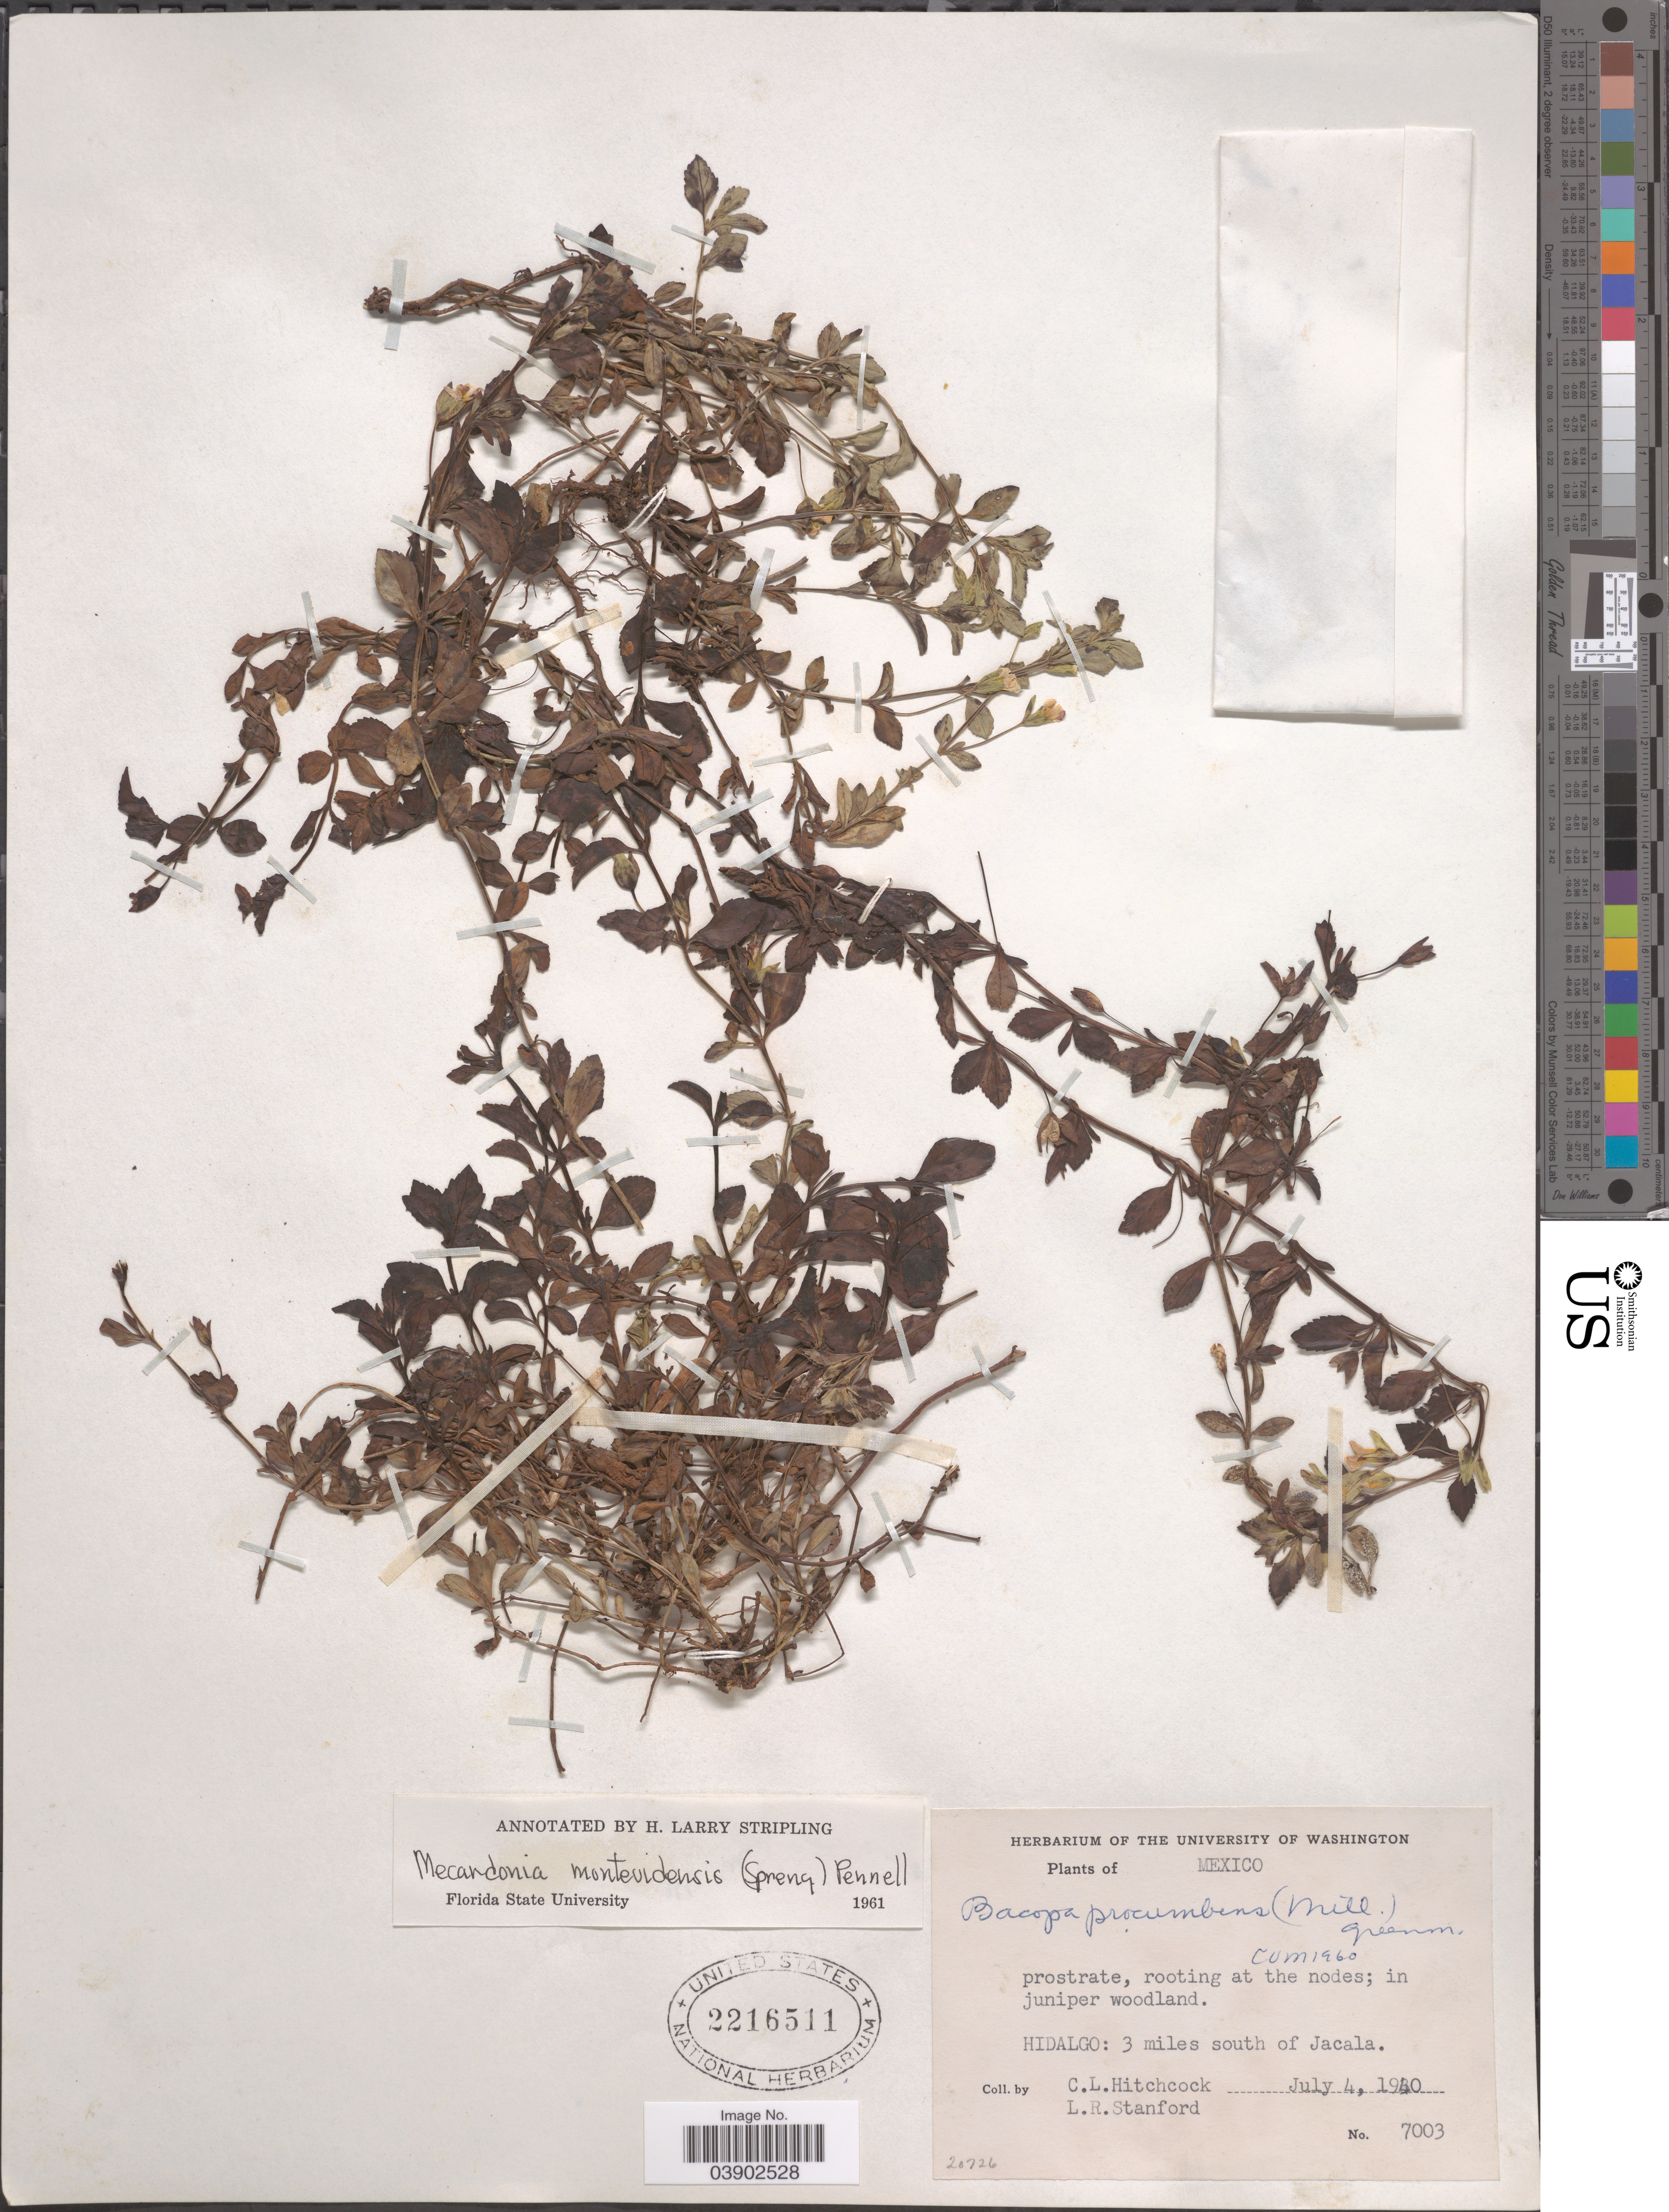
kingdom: Plantae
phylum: Tracheophyta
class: Magnoliopsida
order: Lamiales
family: Plantaginaceae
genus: Mecardonia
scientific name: Mecardonia procumbens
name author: (Mill.) Small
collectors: C. L. Hitchcock & L. R. Stanford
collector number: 7003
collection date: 1940-07-04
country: Mexico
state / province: Hidalgo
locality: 3 miles south of Jacala.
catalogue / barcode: US 2216511